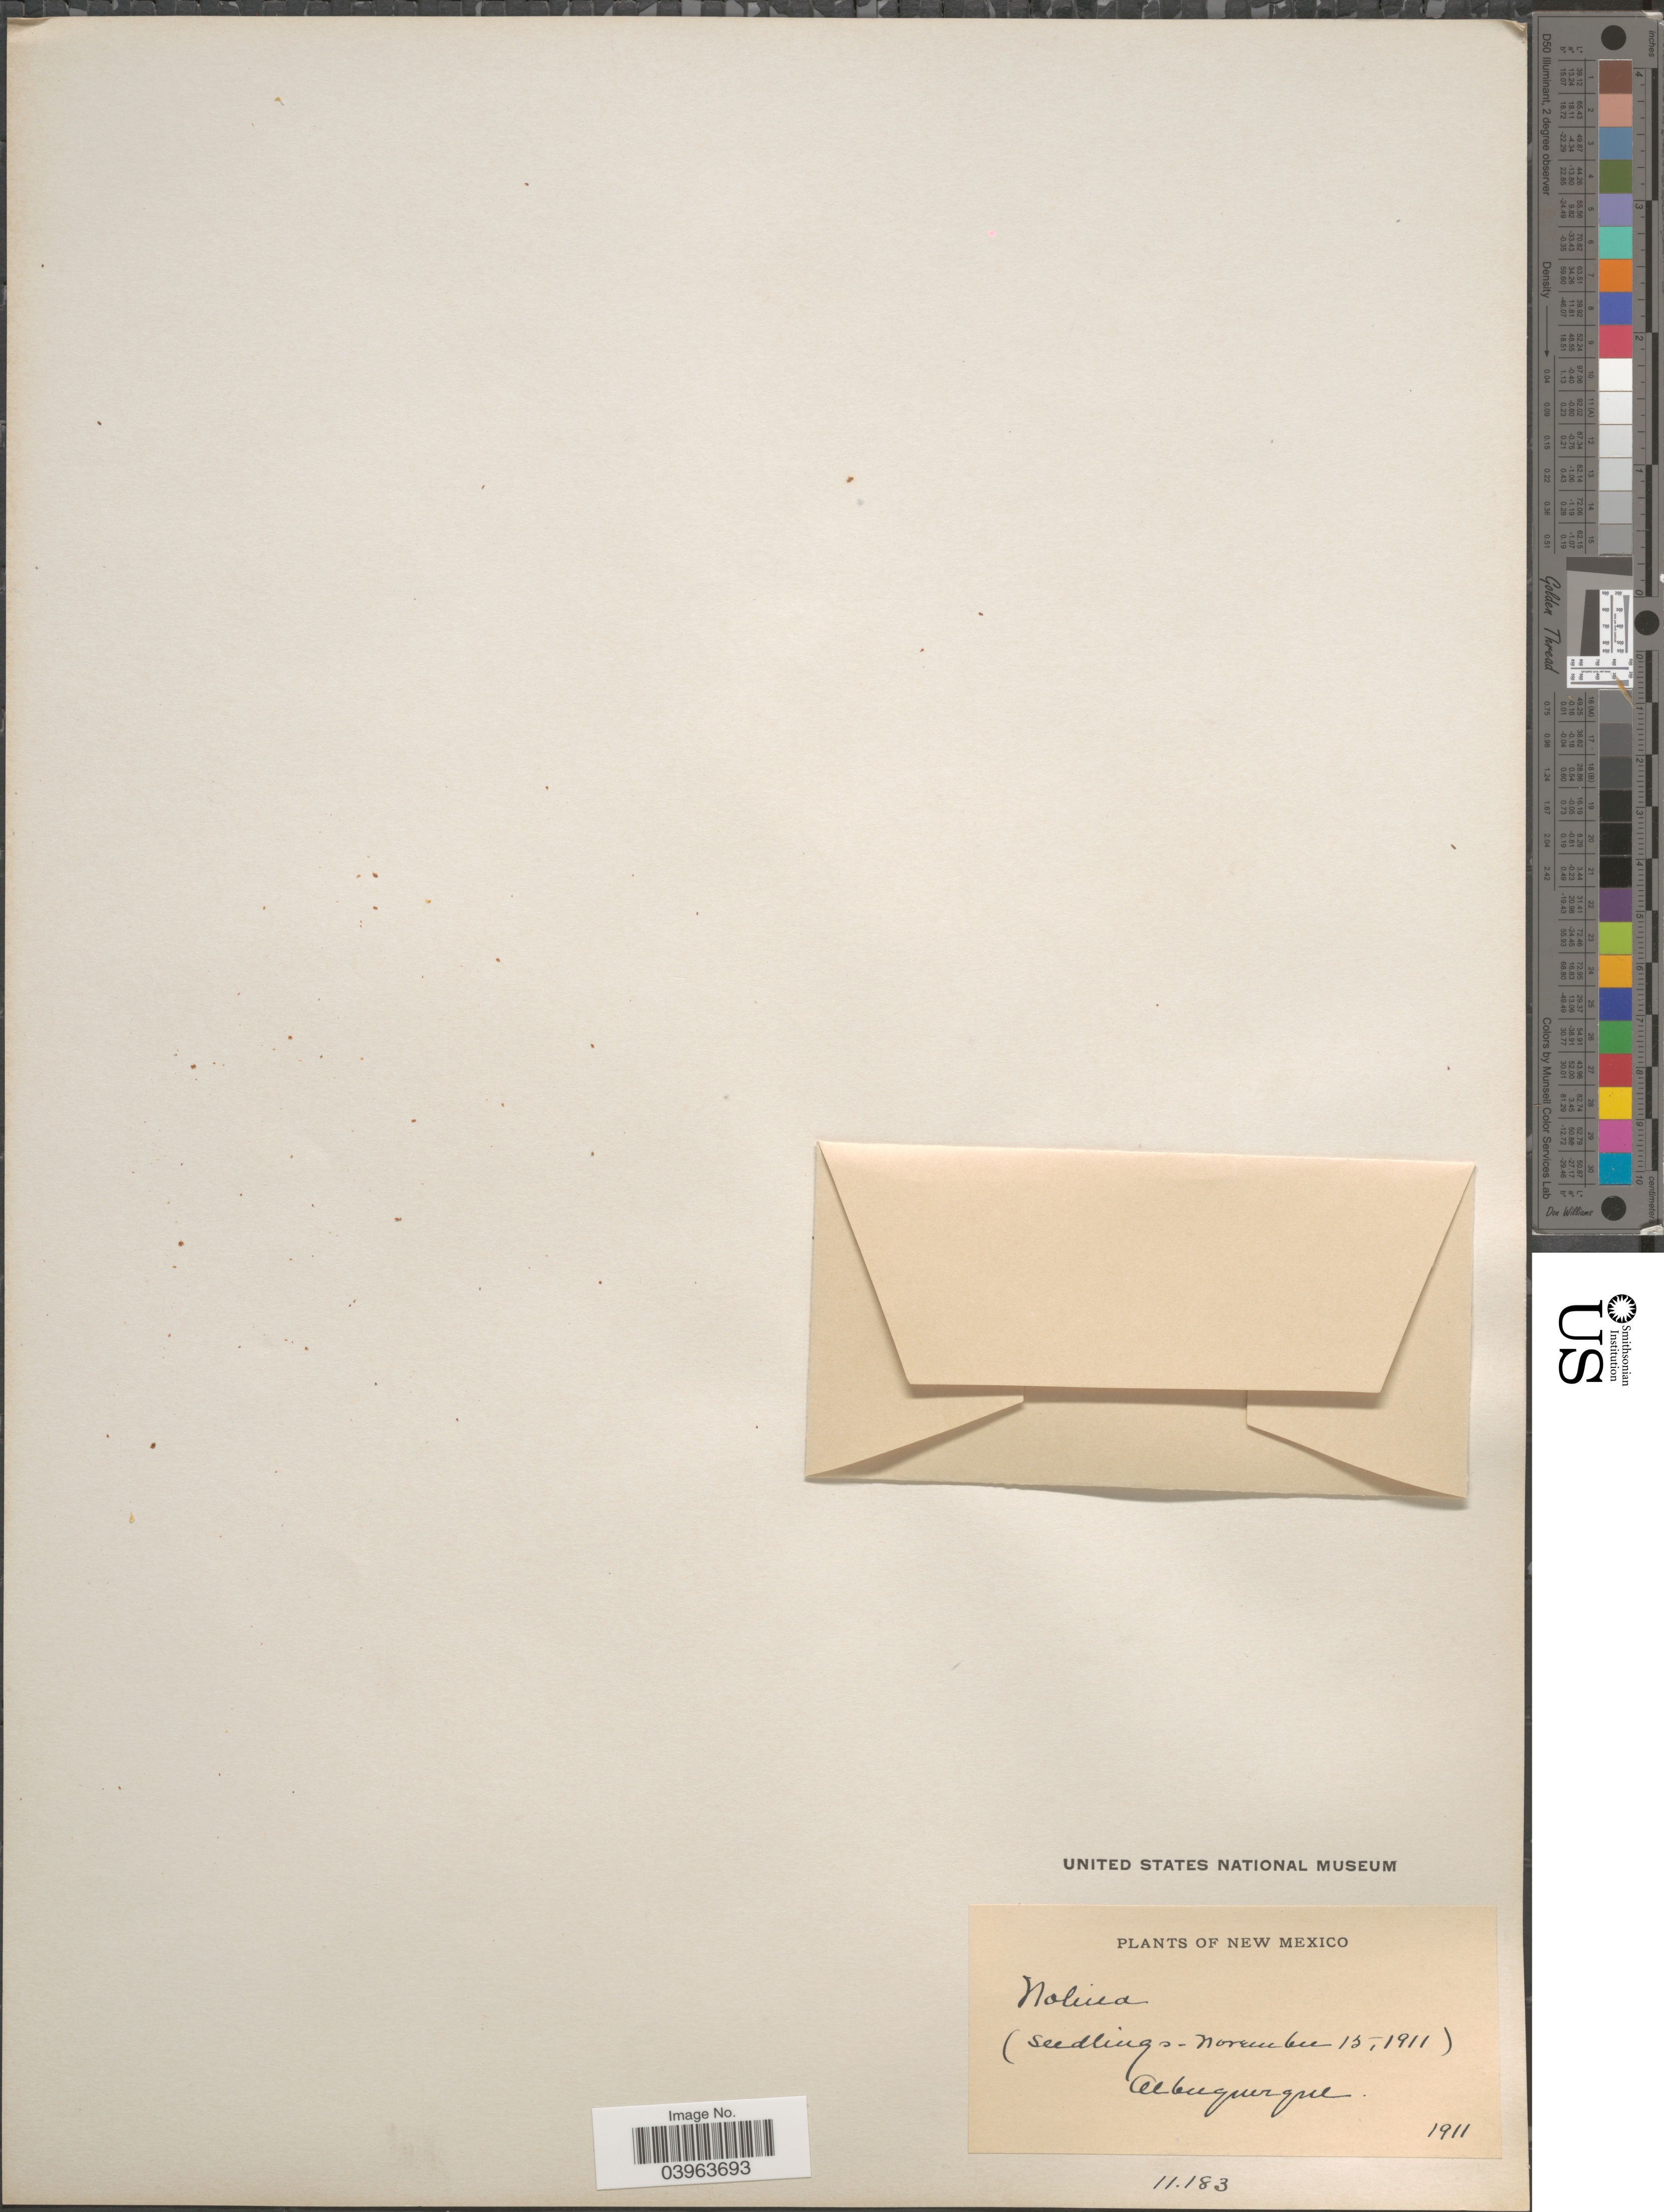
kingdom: Plantae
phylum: Tracheophyta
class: Liliopsida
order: Asparagales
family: Asparagaceae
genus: Nolina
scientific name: Nolina sp.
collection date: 1911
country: United States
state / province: New Mexico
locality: Albuquerque.